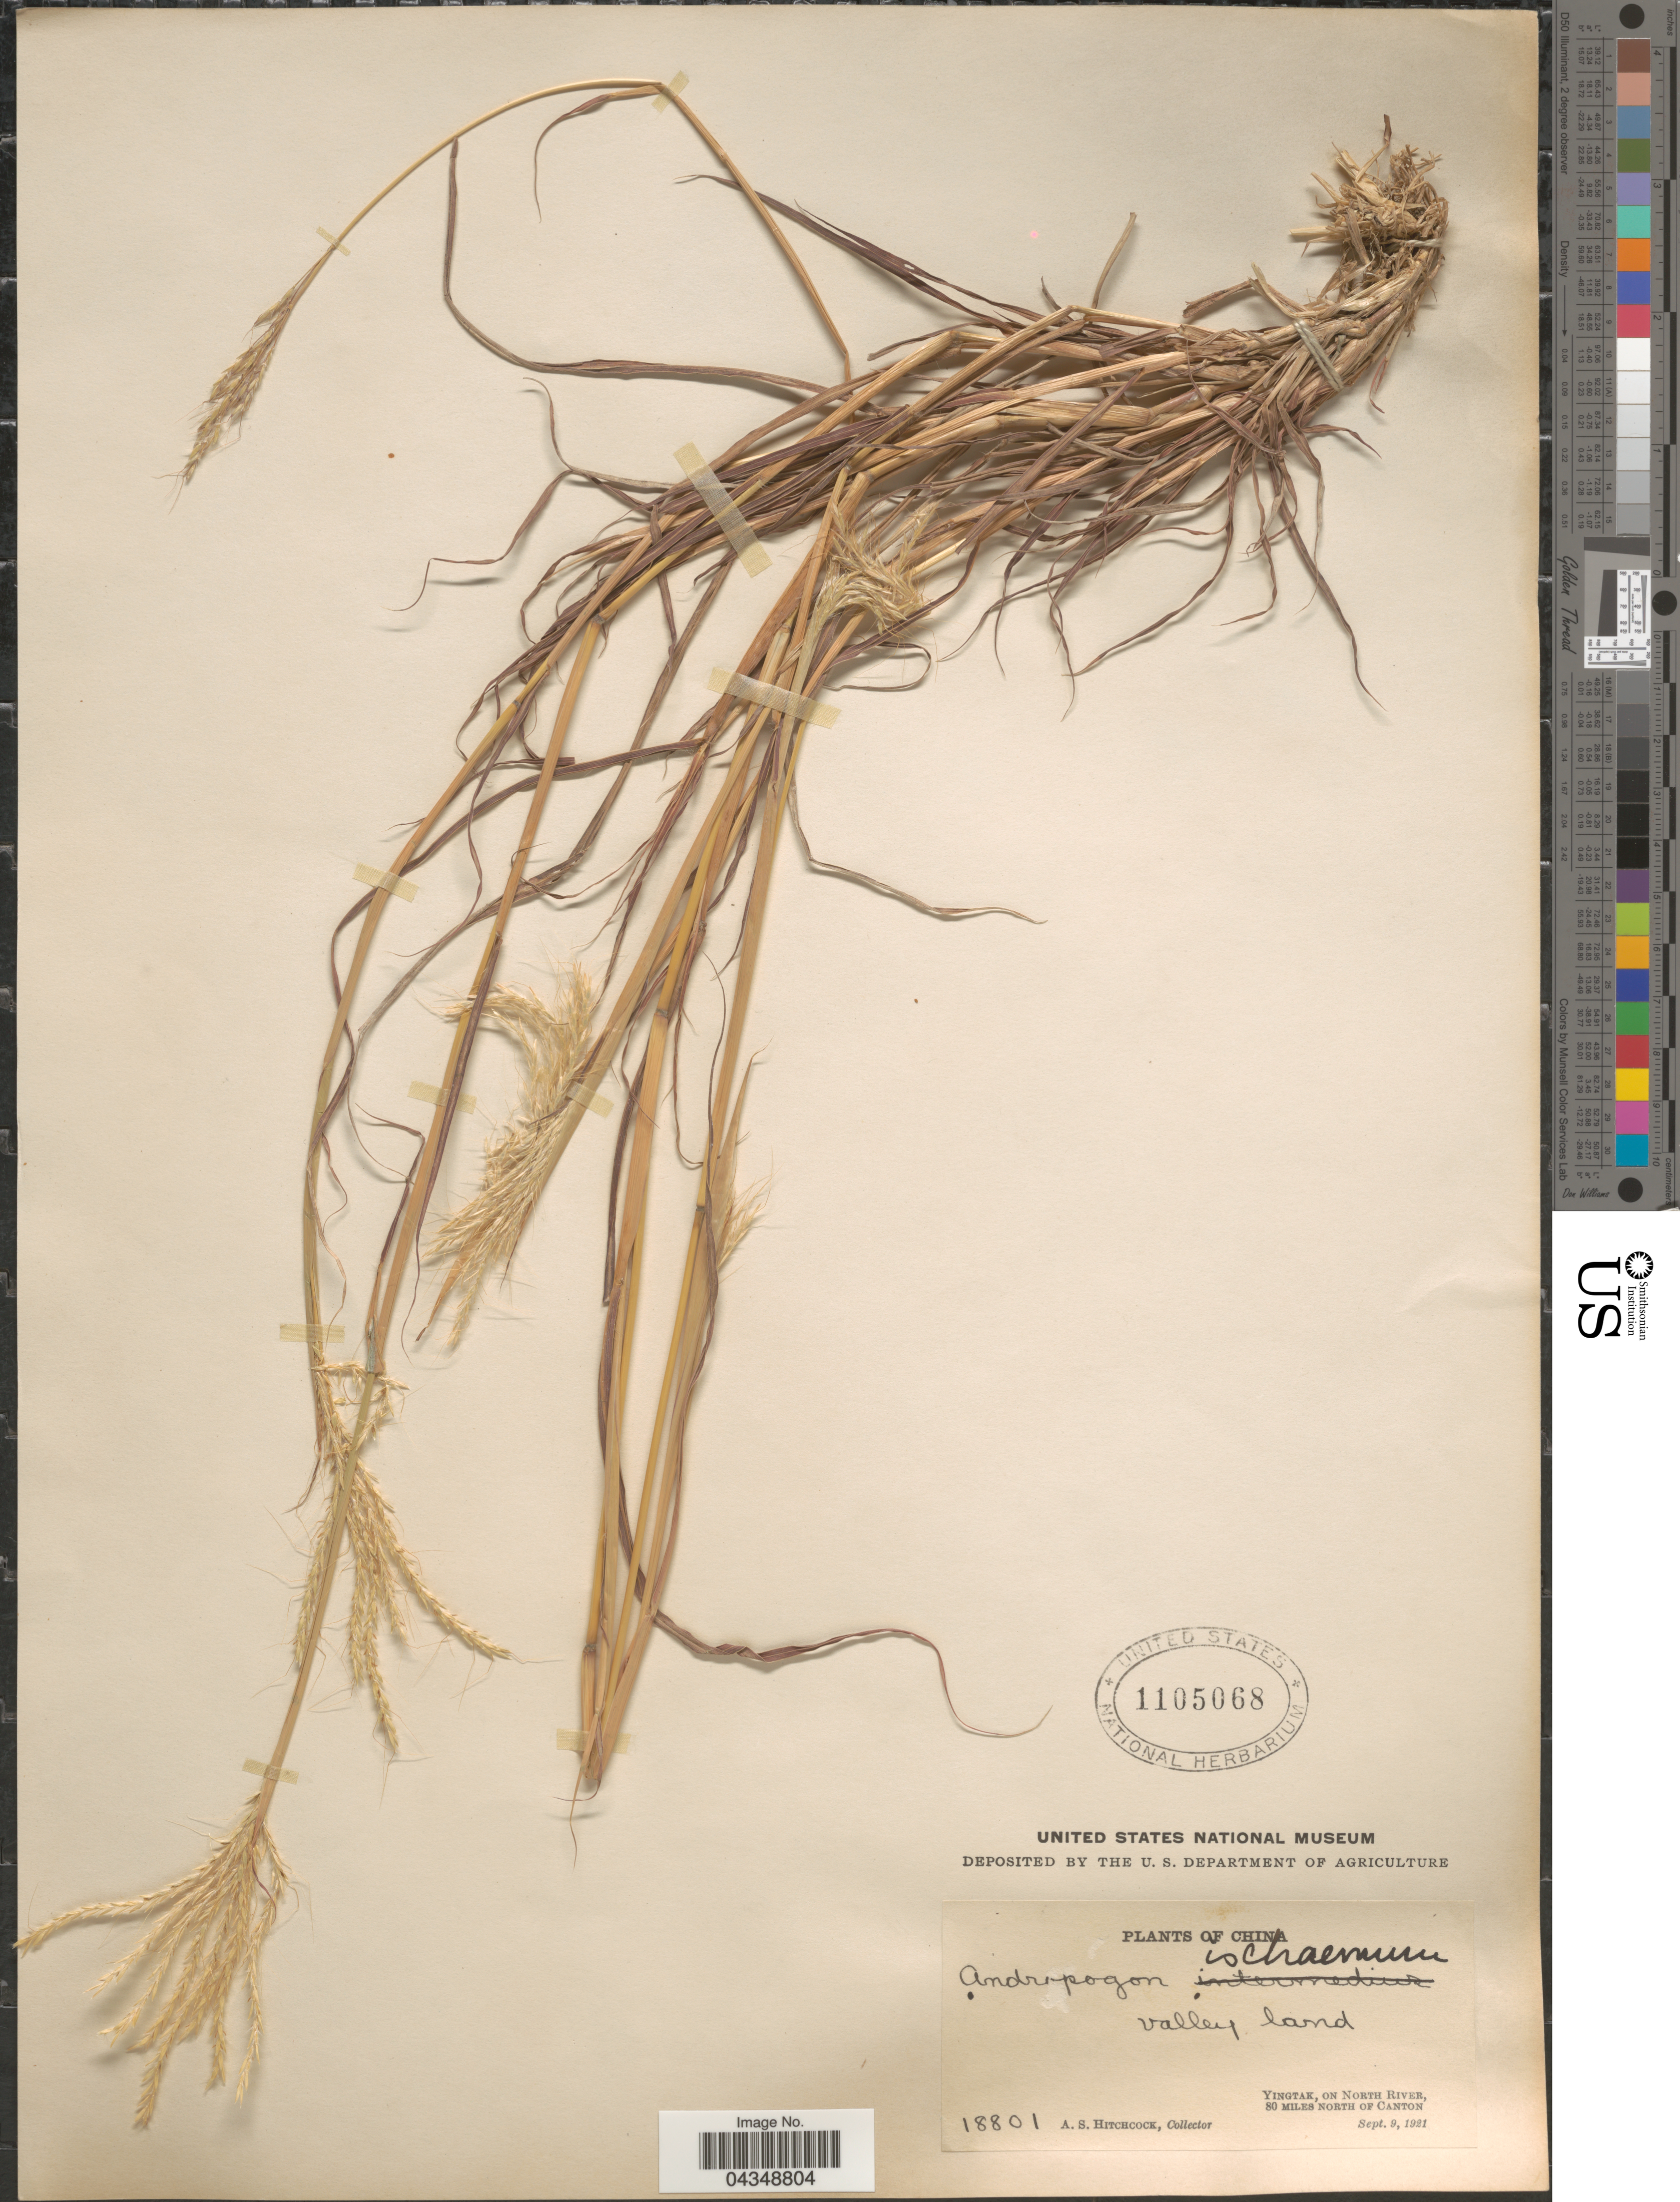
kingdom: Plantae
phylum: Tracheophyta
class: Liliopsida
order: Poales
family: Poaceae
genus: Bothriochloa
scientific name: Bothriochloa ischaemum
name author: (L.) Keng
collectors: A. S. Hitchcock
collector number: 18801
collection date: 1921-09-09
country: China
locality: Valley land. Yingtak, on North River, 80 miles north of Canton.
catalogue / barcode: US 1105068